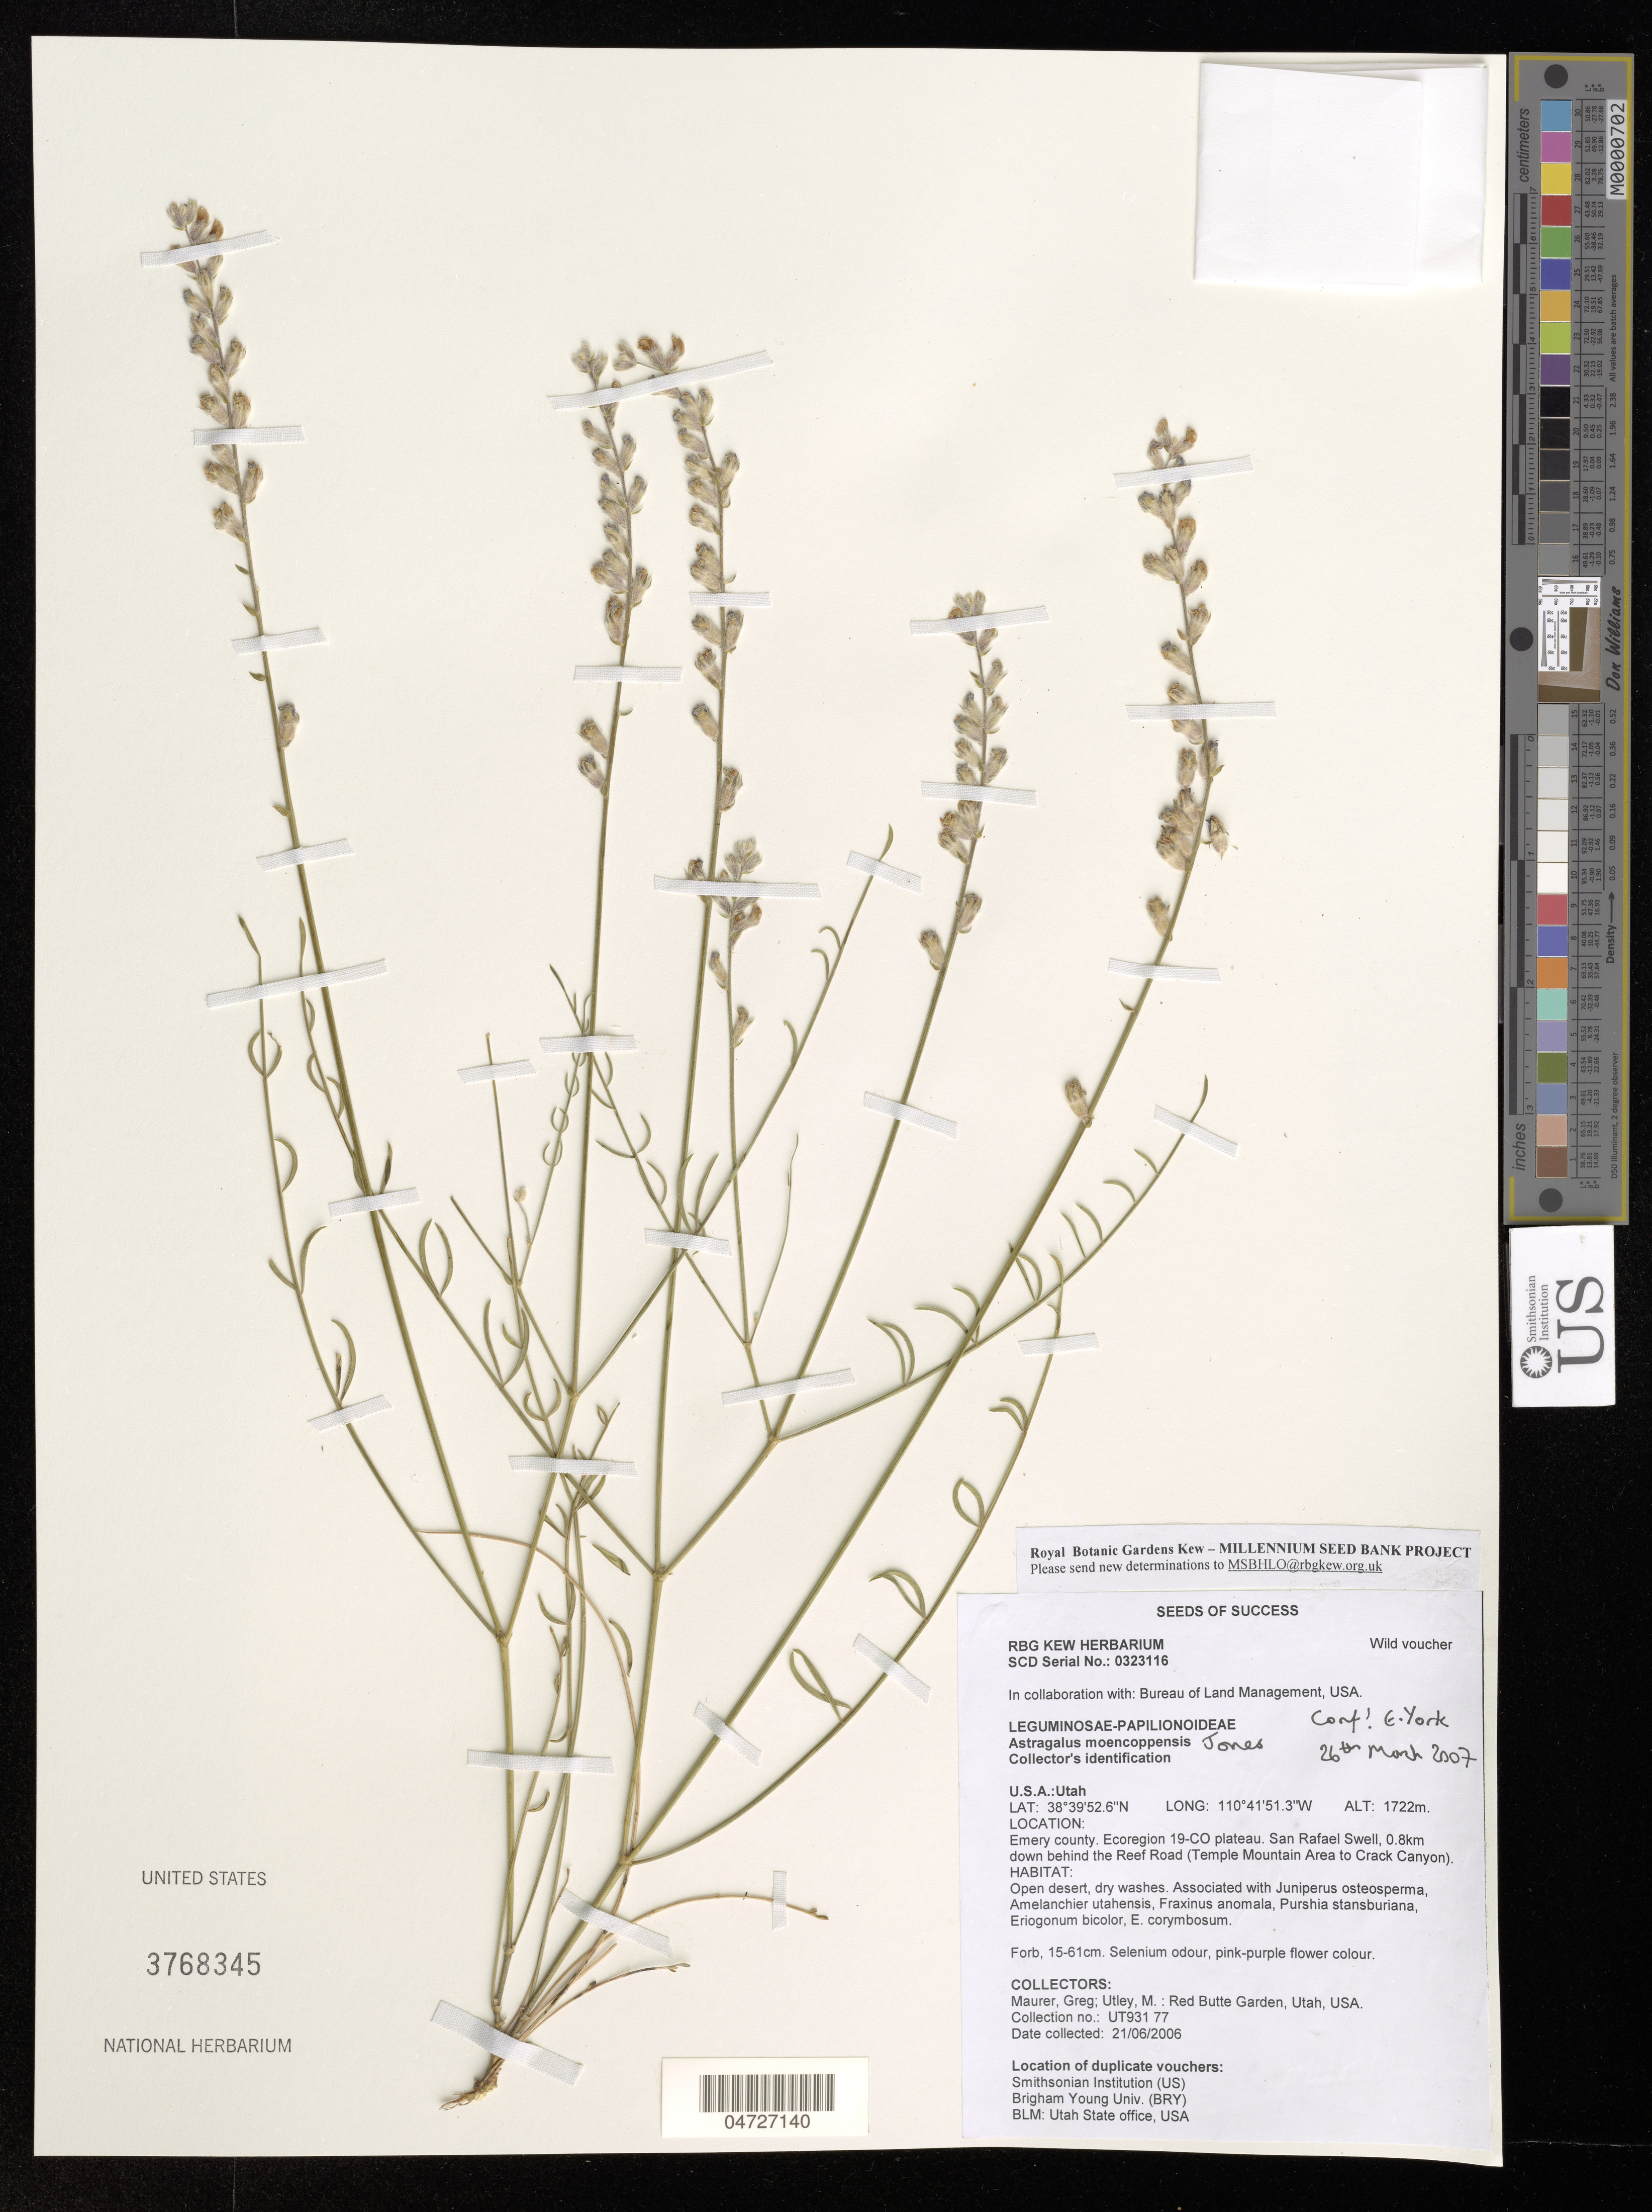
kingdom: Plantae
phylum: Tracheophyta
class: Magnoliopsida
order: Fabales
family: Fabaceae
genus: Astragalus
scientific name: Astragalus moencoppensis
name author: M.E. Jones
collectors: G. Maurer & M. Utley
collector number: UT93177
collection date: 2006-06-21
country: United States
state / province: Utah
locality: Emery county. Ecoregion 19-CO plateau. San Rafael Swell, 0.8km down behind the Reef Road (Temple Mountain Area to Crack Canyon).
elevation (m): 1722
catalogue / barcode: US 3768345